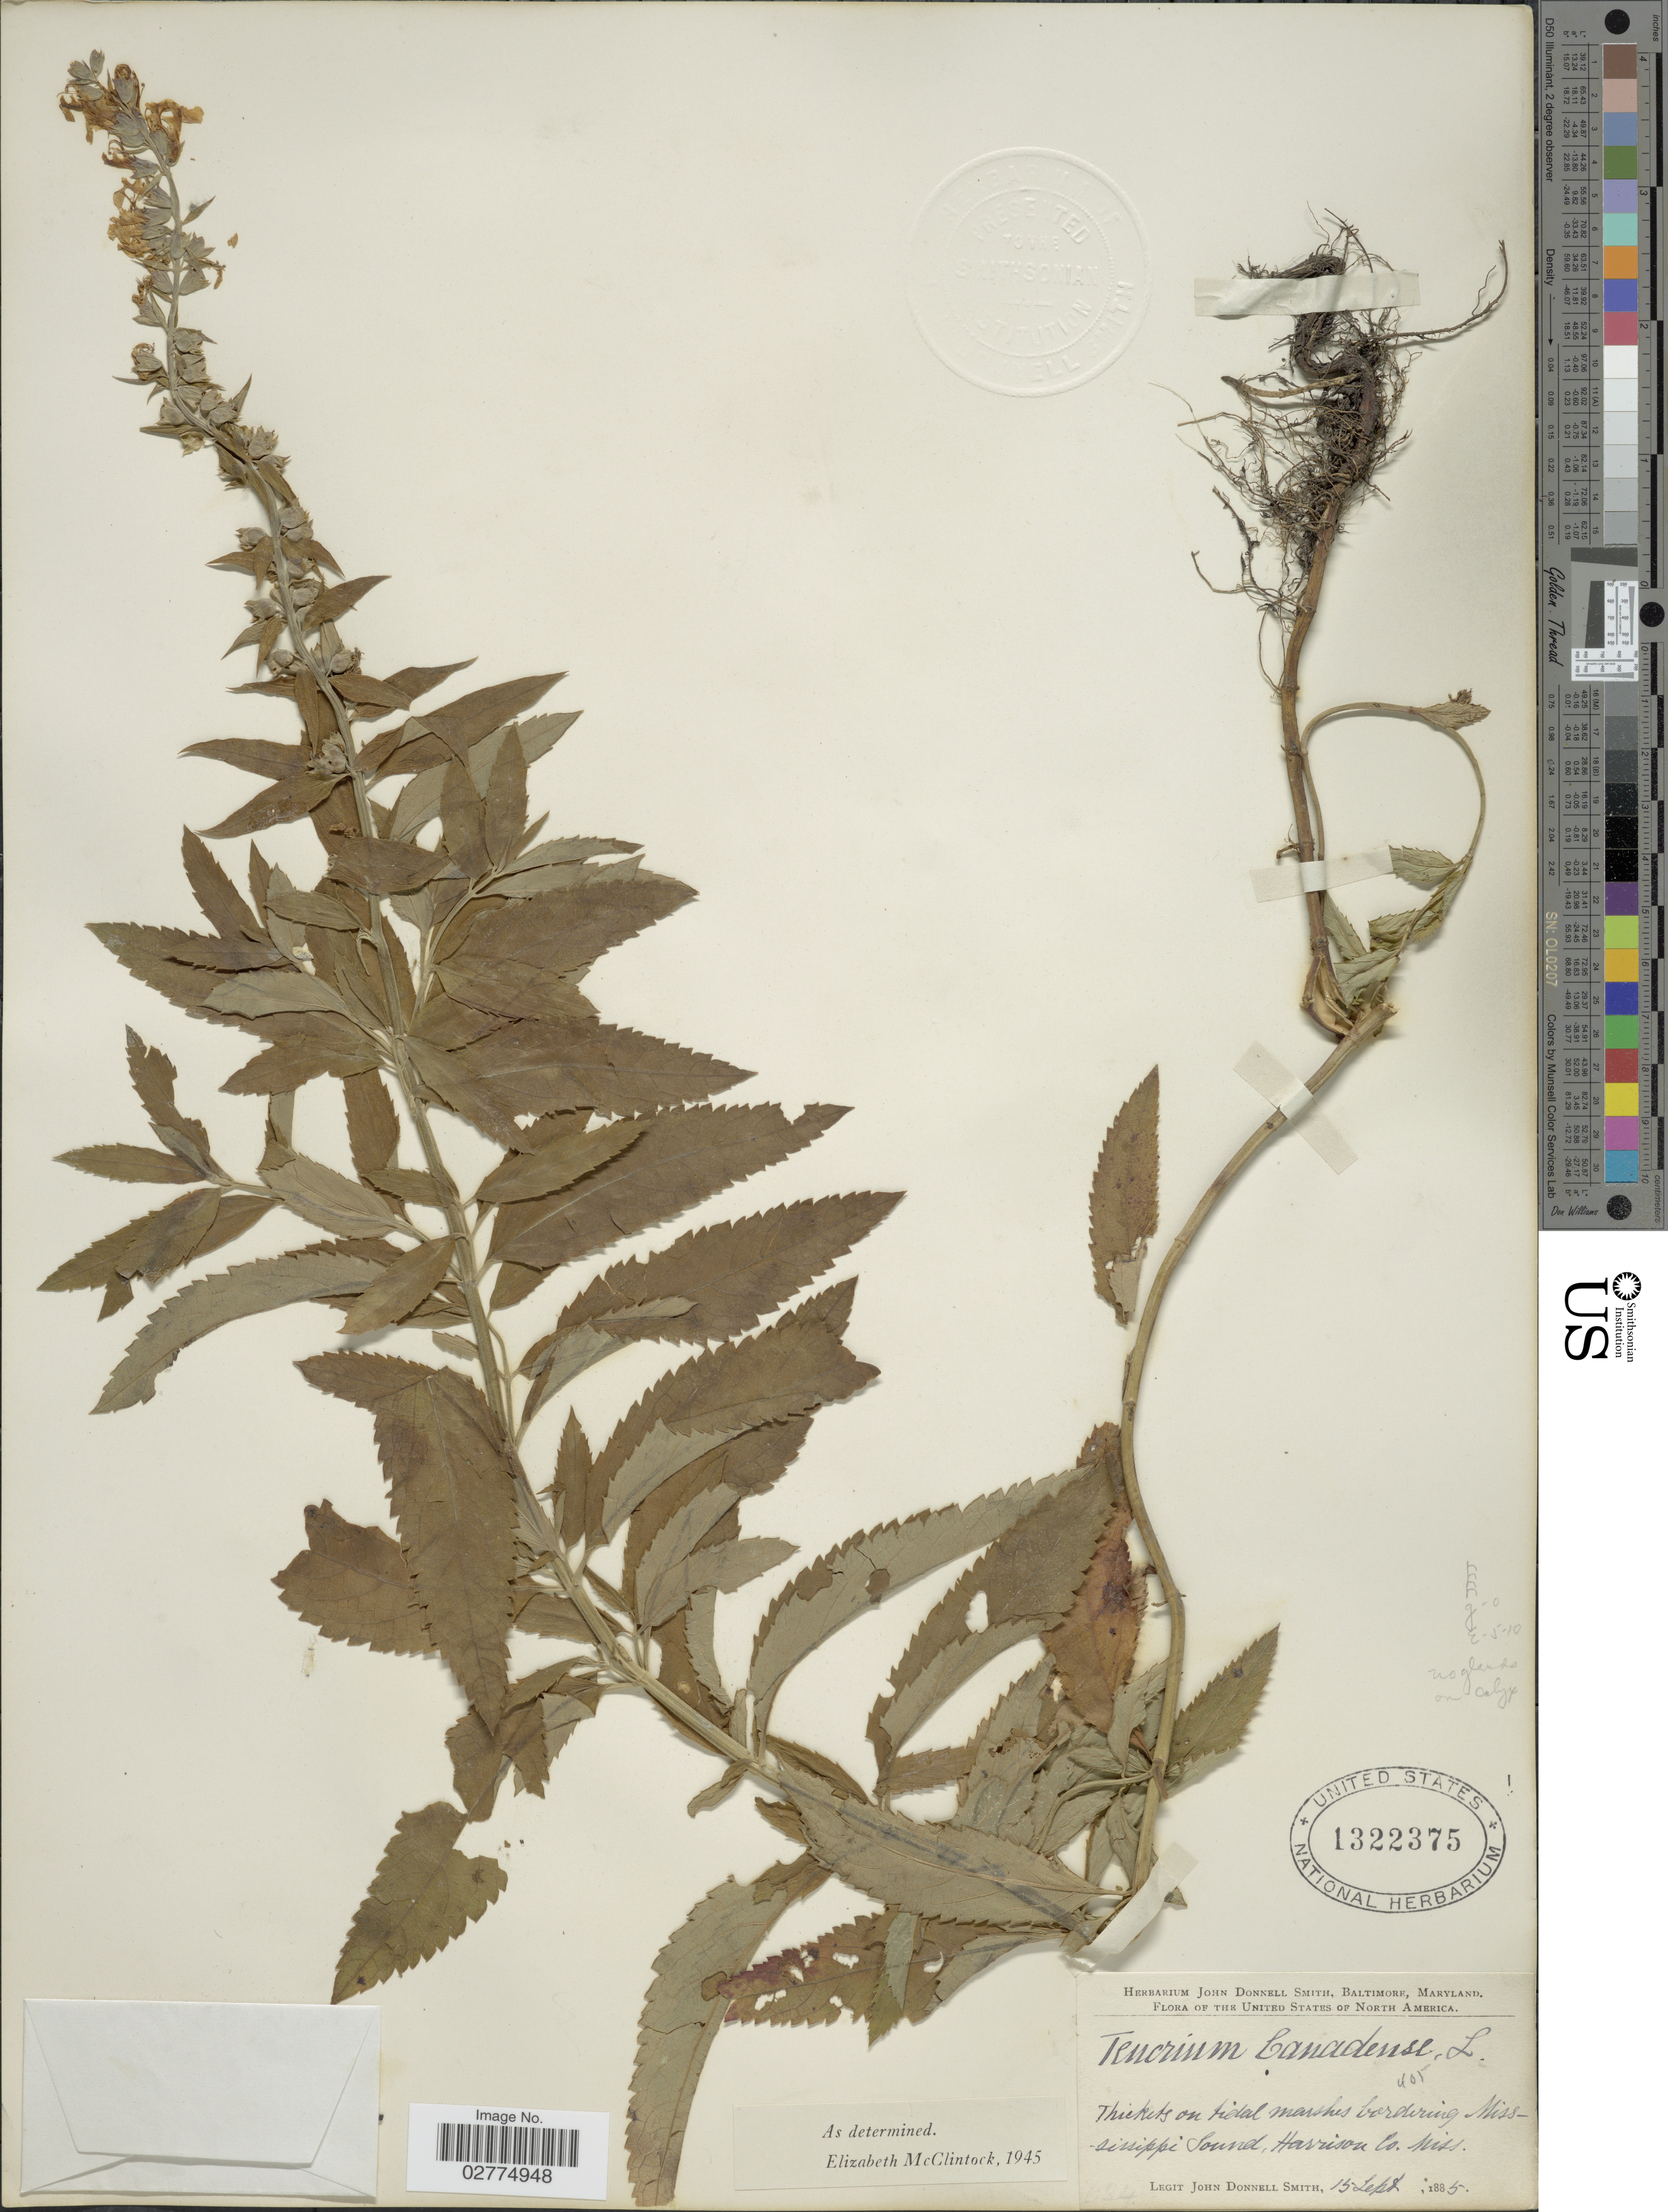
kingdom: Plantae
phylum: Tracheophyta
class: Magnoliopsida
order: Lamiales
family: Lamiaceae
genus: Teucrium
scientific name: Teucrium canadense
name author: L.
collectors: J. Donnell Smith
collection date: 1885-09-15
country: United States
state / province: Mississippi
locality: Thickets on tidal marshes bordering Misssissippi Sound, Harrison Co.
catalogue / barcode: US 1322375